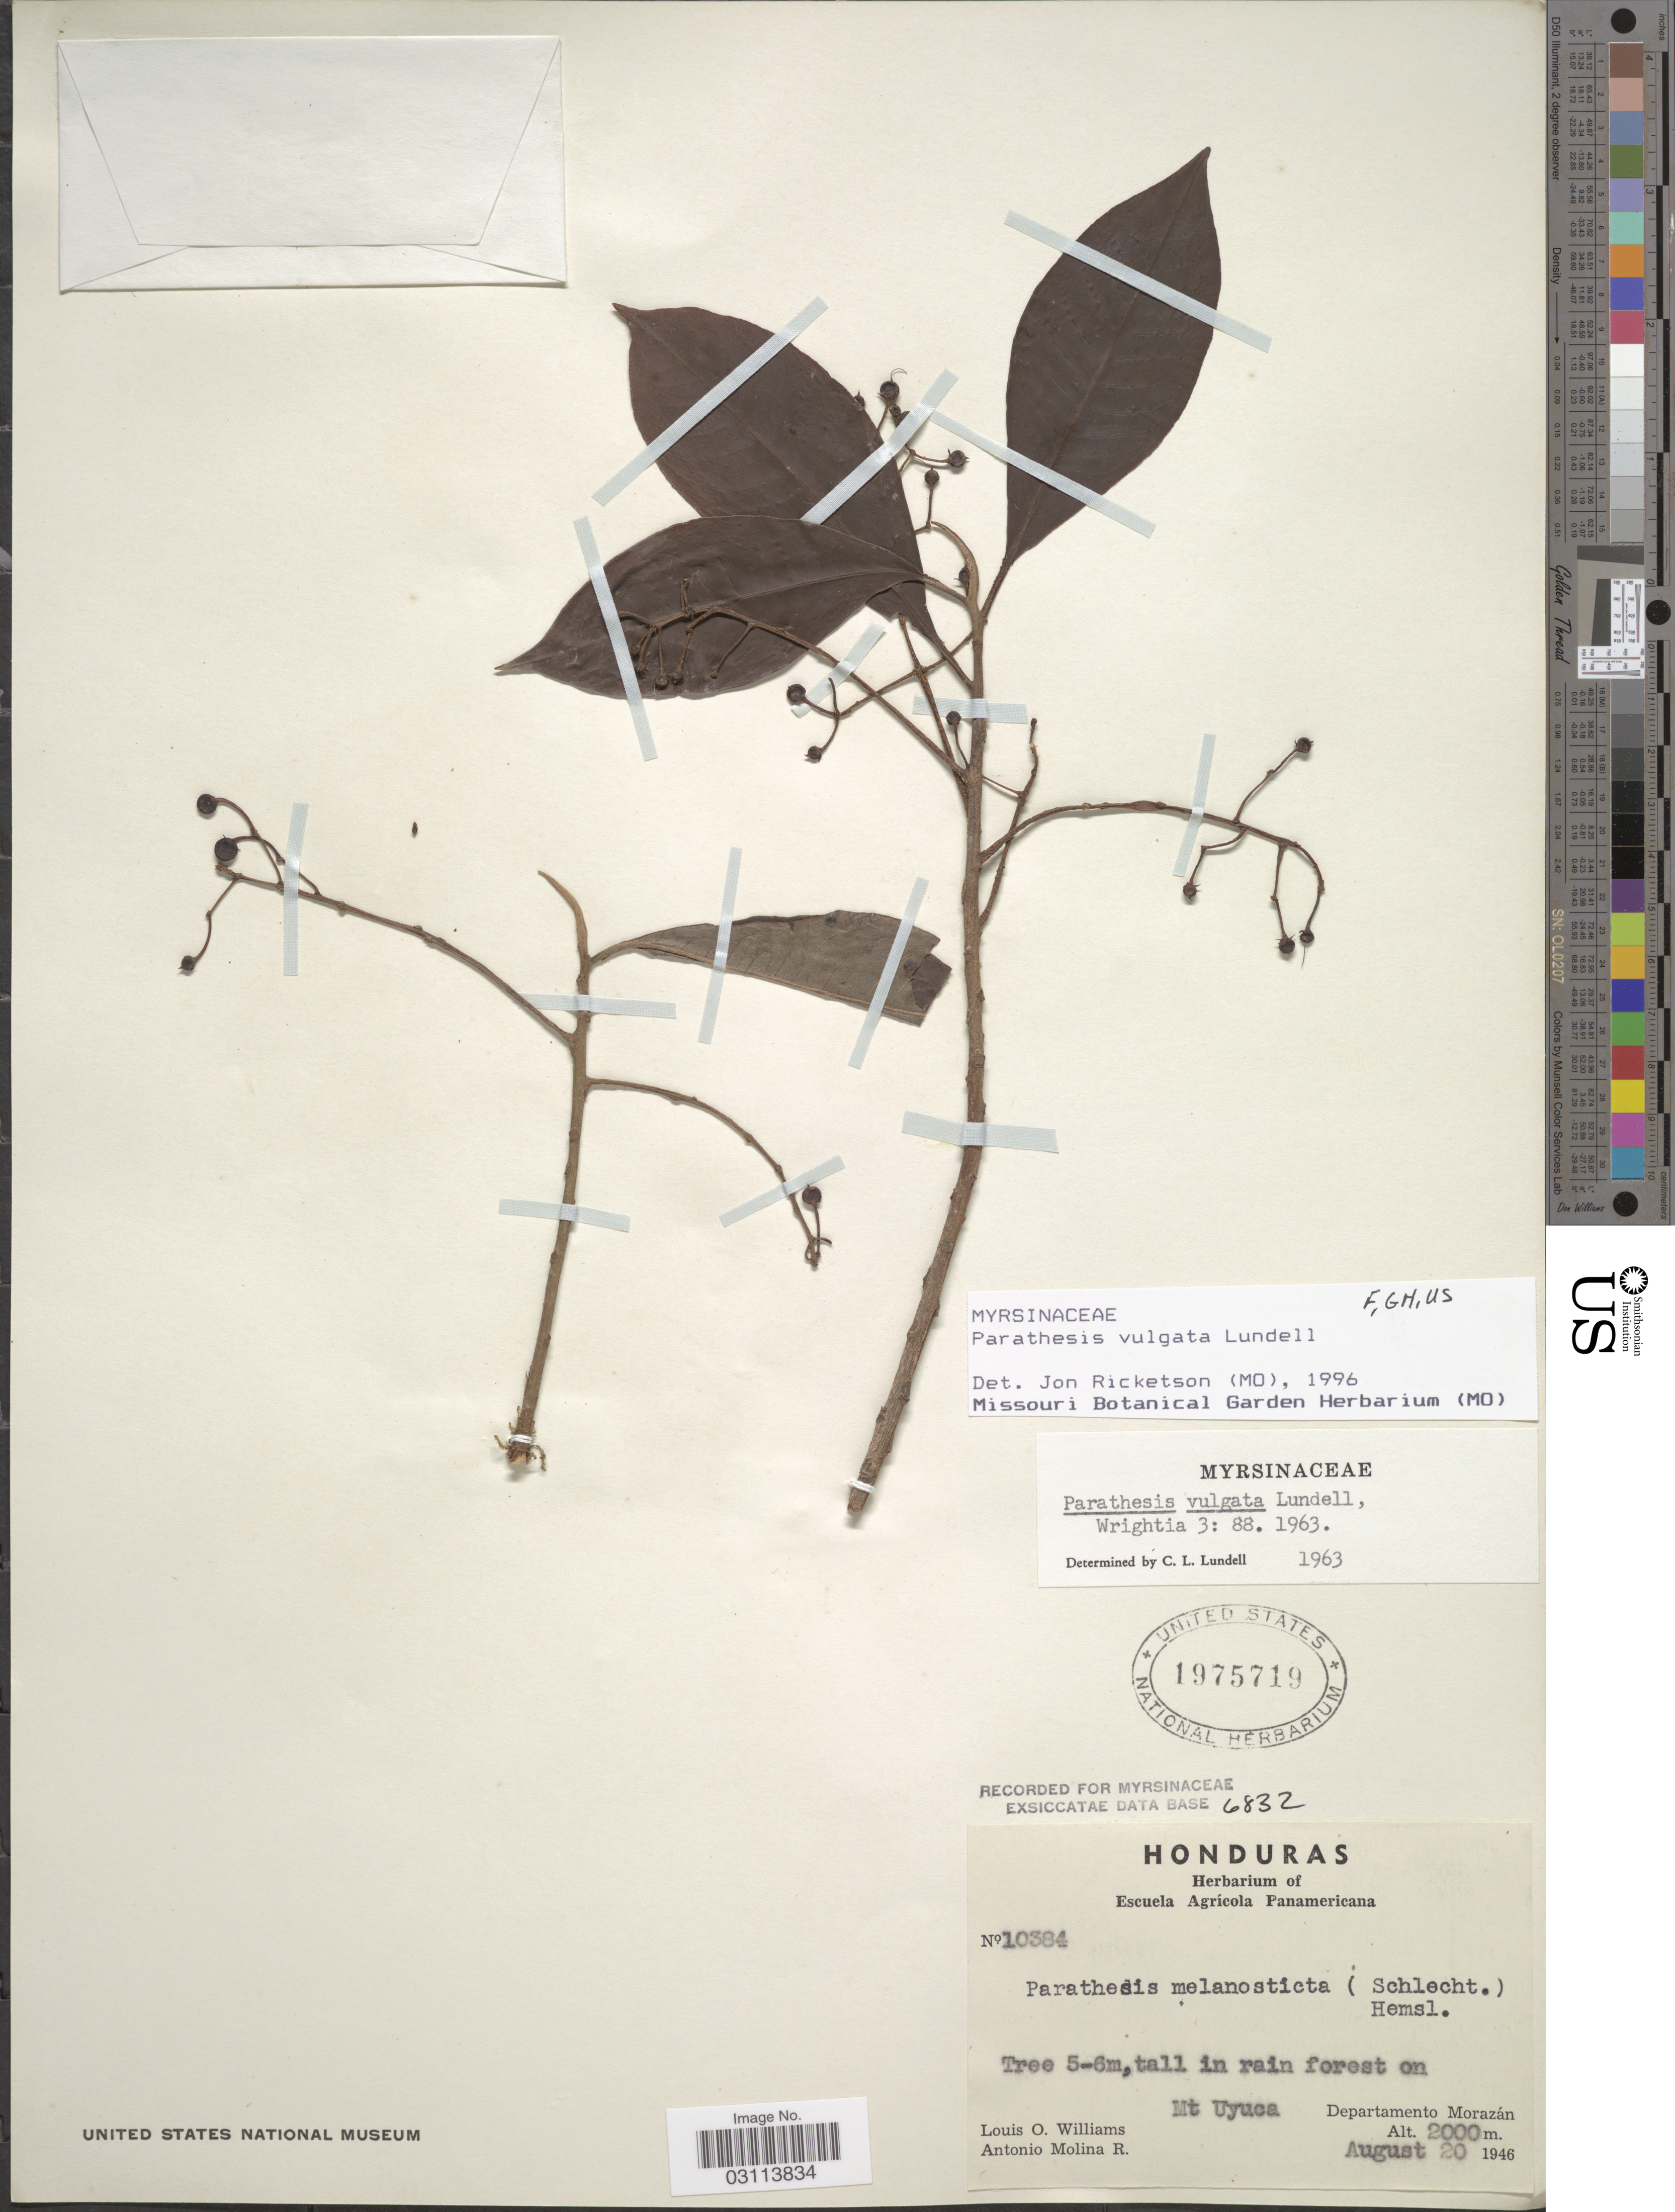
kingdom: Plantae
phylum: Tracheophyta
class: Magnoliopsida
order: Ericales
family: Primulaceae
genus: Parathesis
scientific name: Parathesis vulgata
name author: Lundell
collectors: L. O. Williams & A. Molina R.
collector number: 10384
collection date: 1946-08-20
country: Honduras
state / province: Fco. Morazán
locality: Mt. Uyuca, Departamento Morazán.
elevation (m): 2000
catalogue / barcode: US 1975719